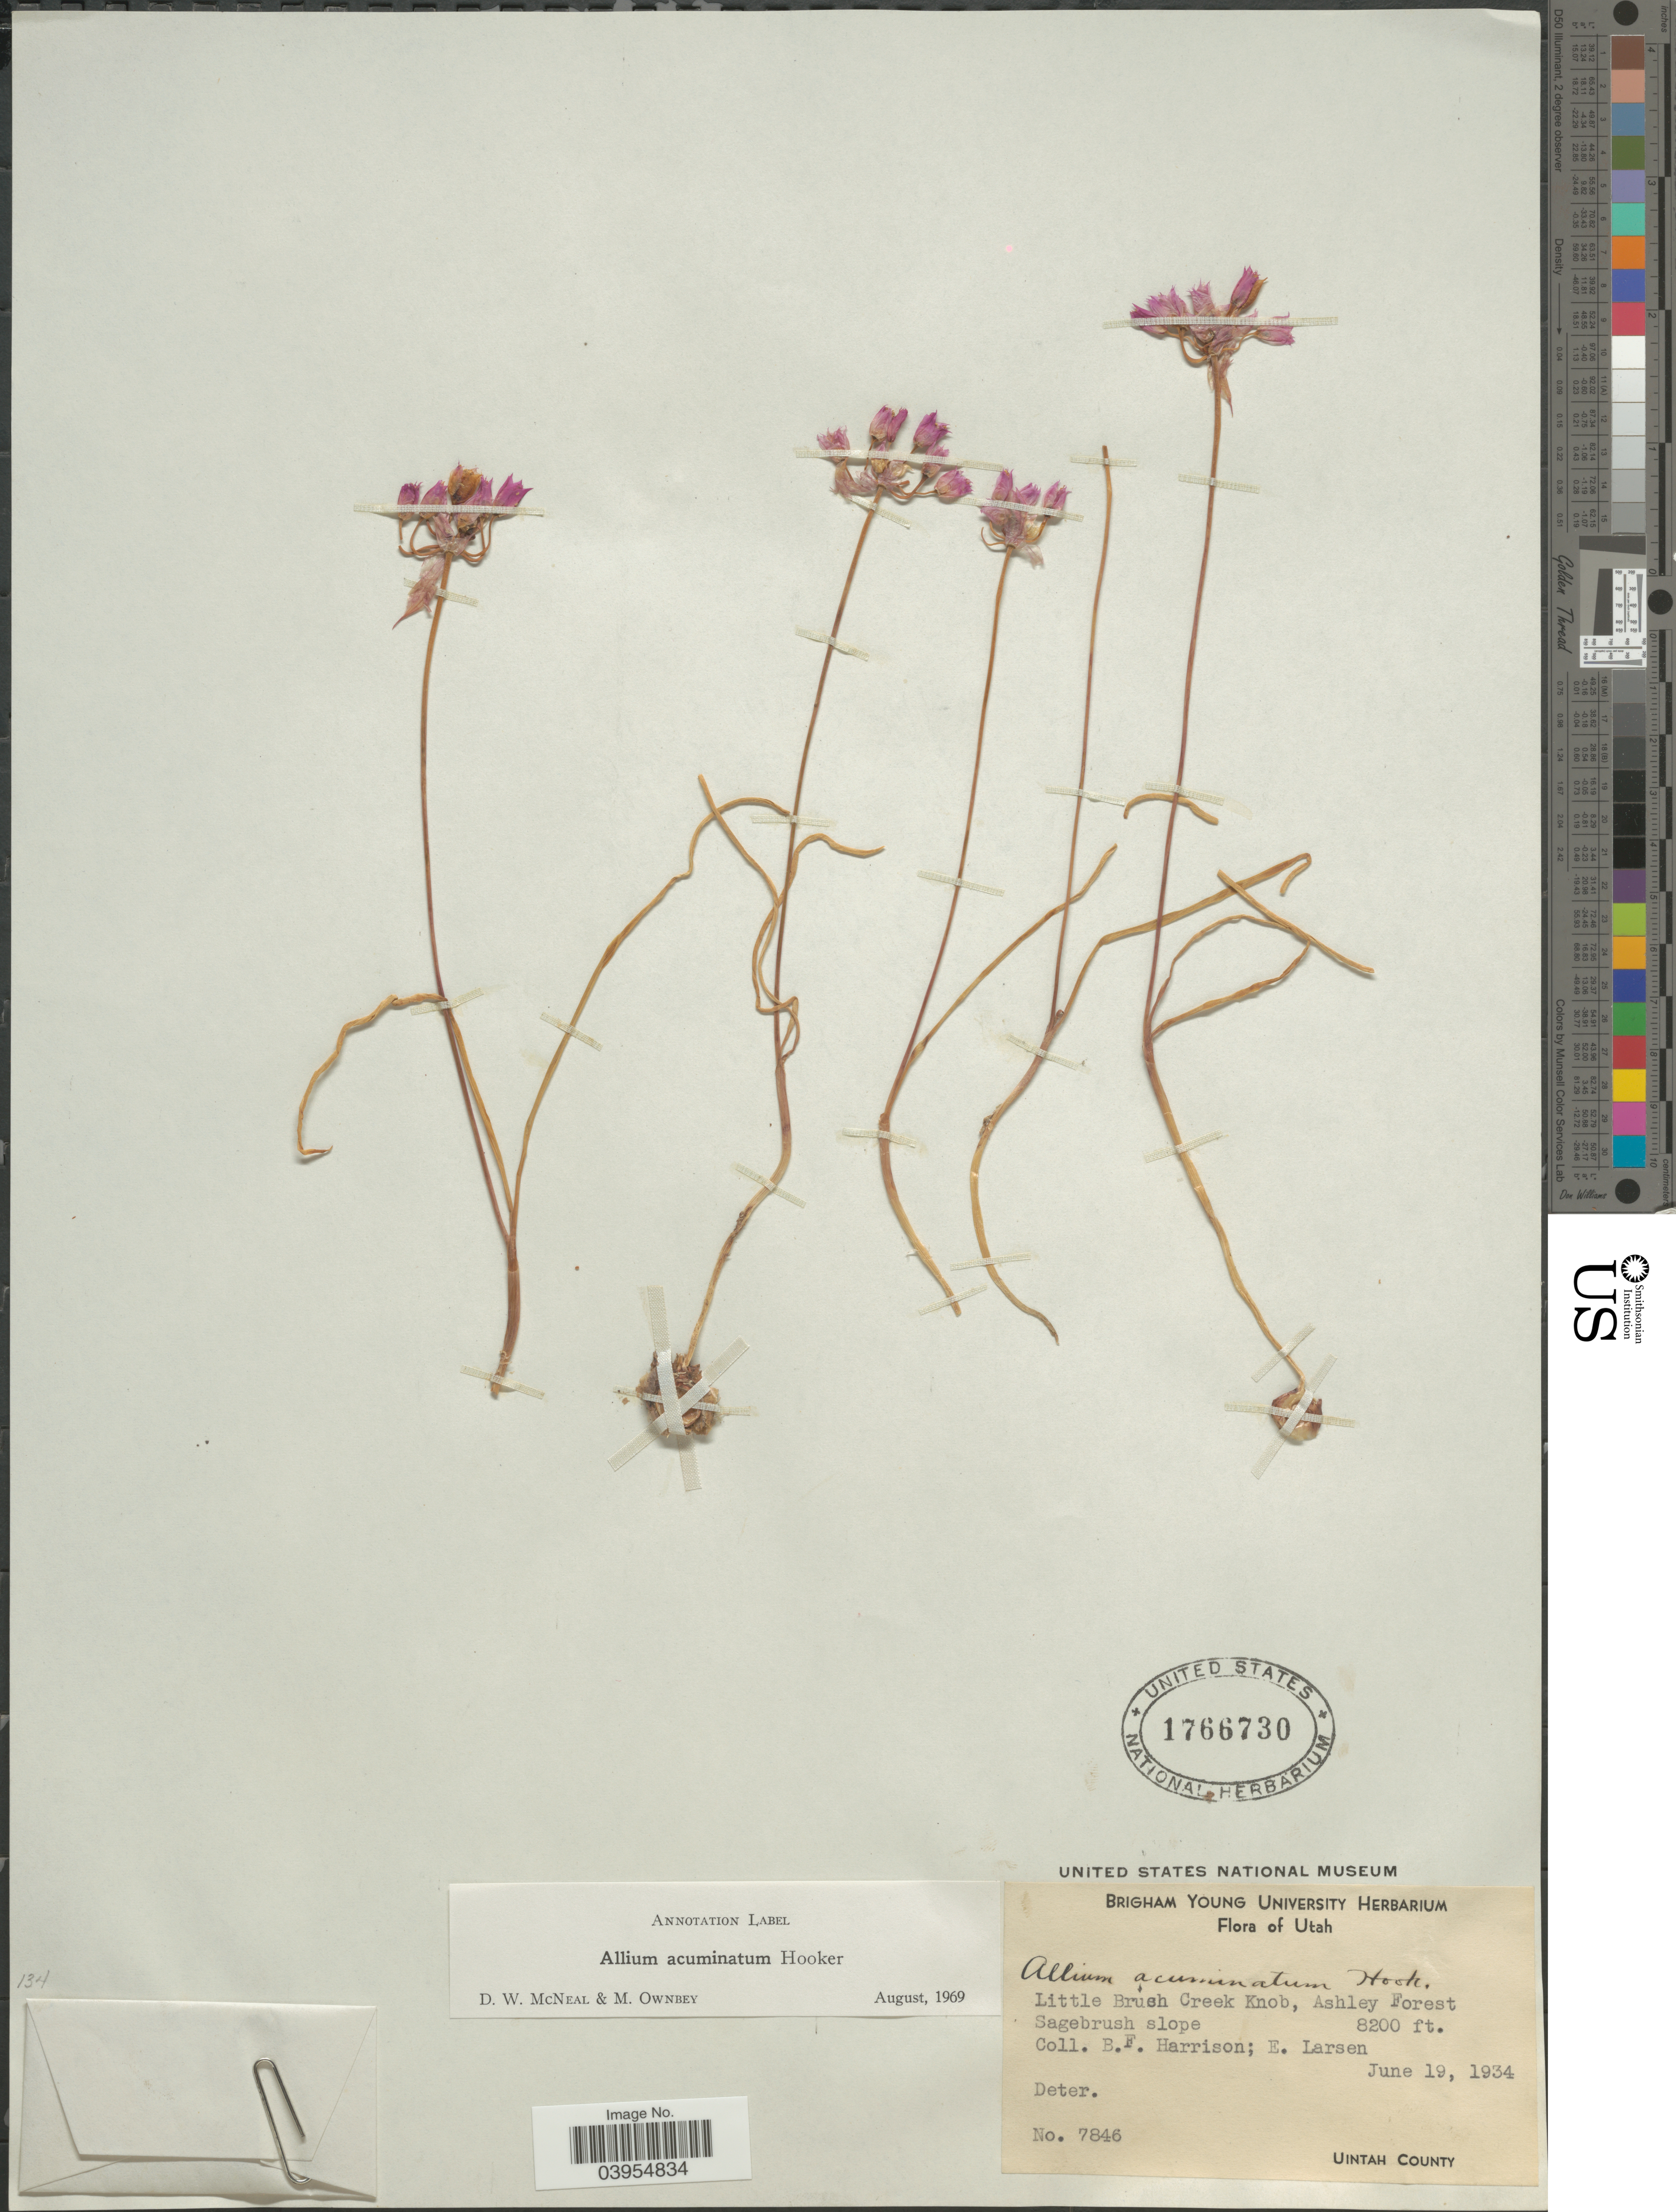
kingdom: Plantae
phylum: Tracheophyta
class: Liliopsida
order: Asparagales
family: Amaryllidaceae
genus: Allium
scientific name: Allium acuminatum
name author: Hook.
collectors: B. F. Harrison & E. Larsen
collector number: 7846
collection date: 1934-06-19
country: United States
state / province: Utah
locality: Little Brush Creek Knob, Ashley Forest Sagebrush slope. Uintah County.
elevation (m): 2499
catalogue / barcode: US 1766730